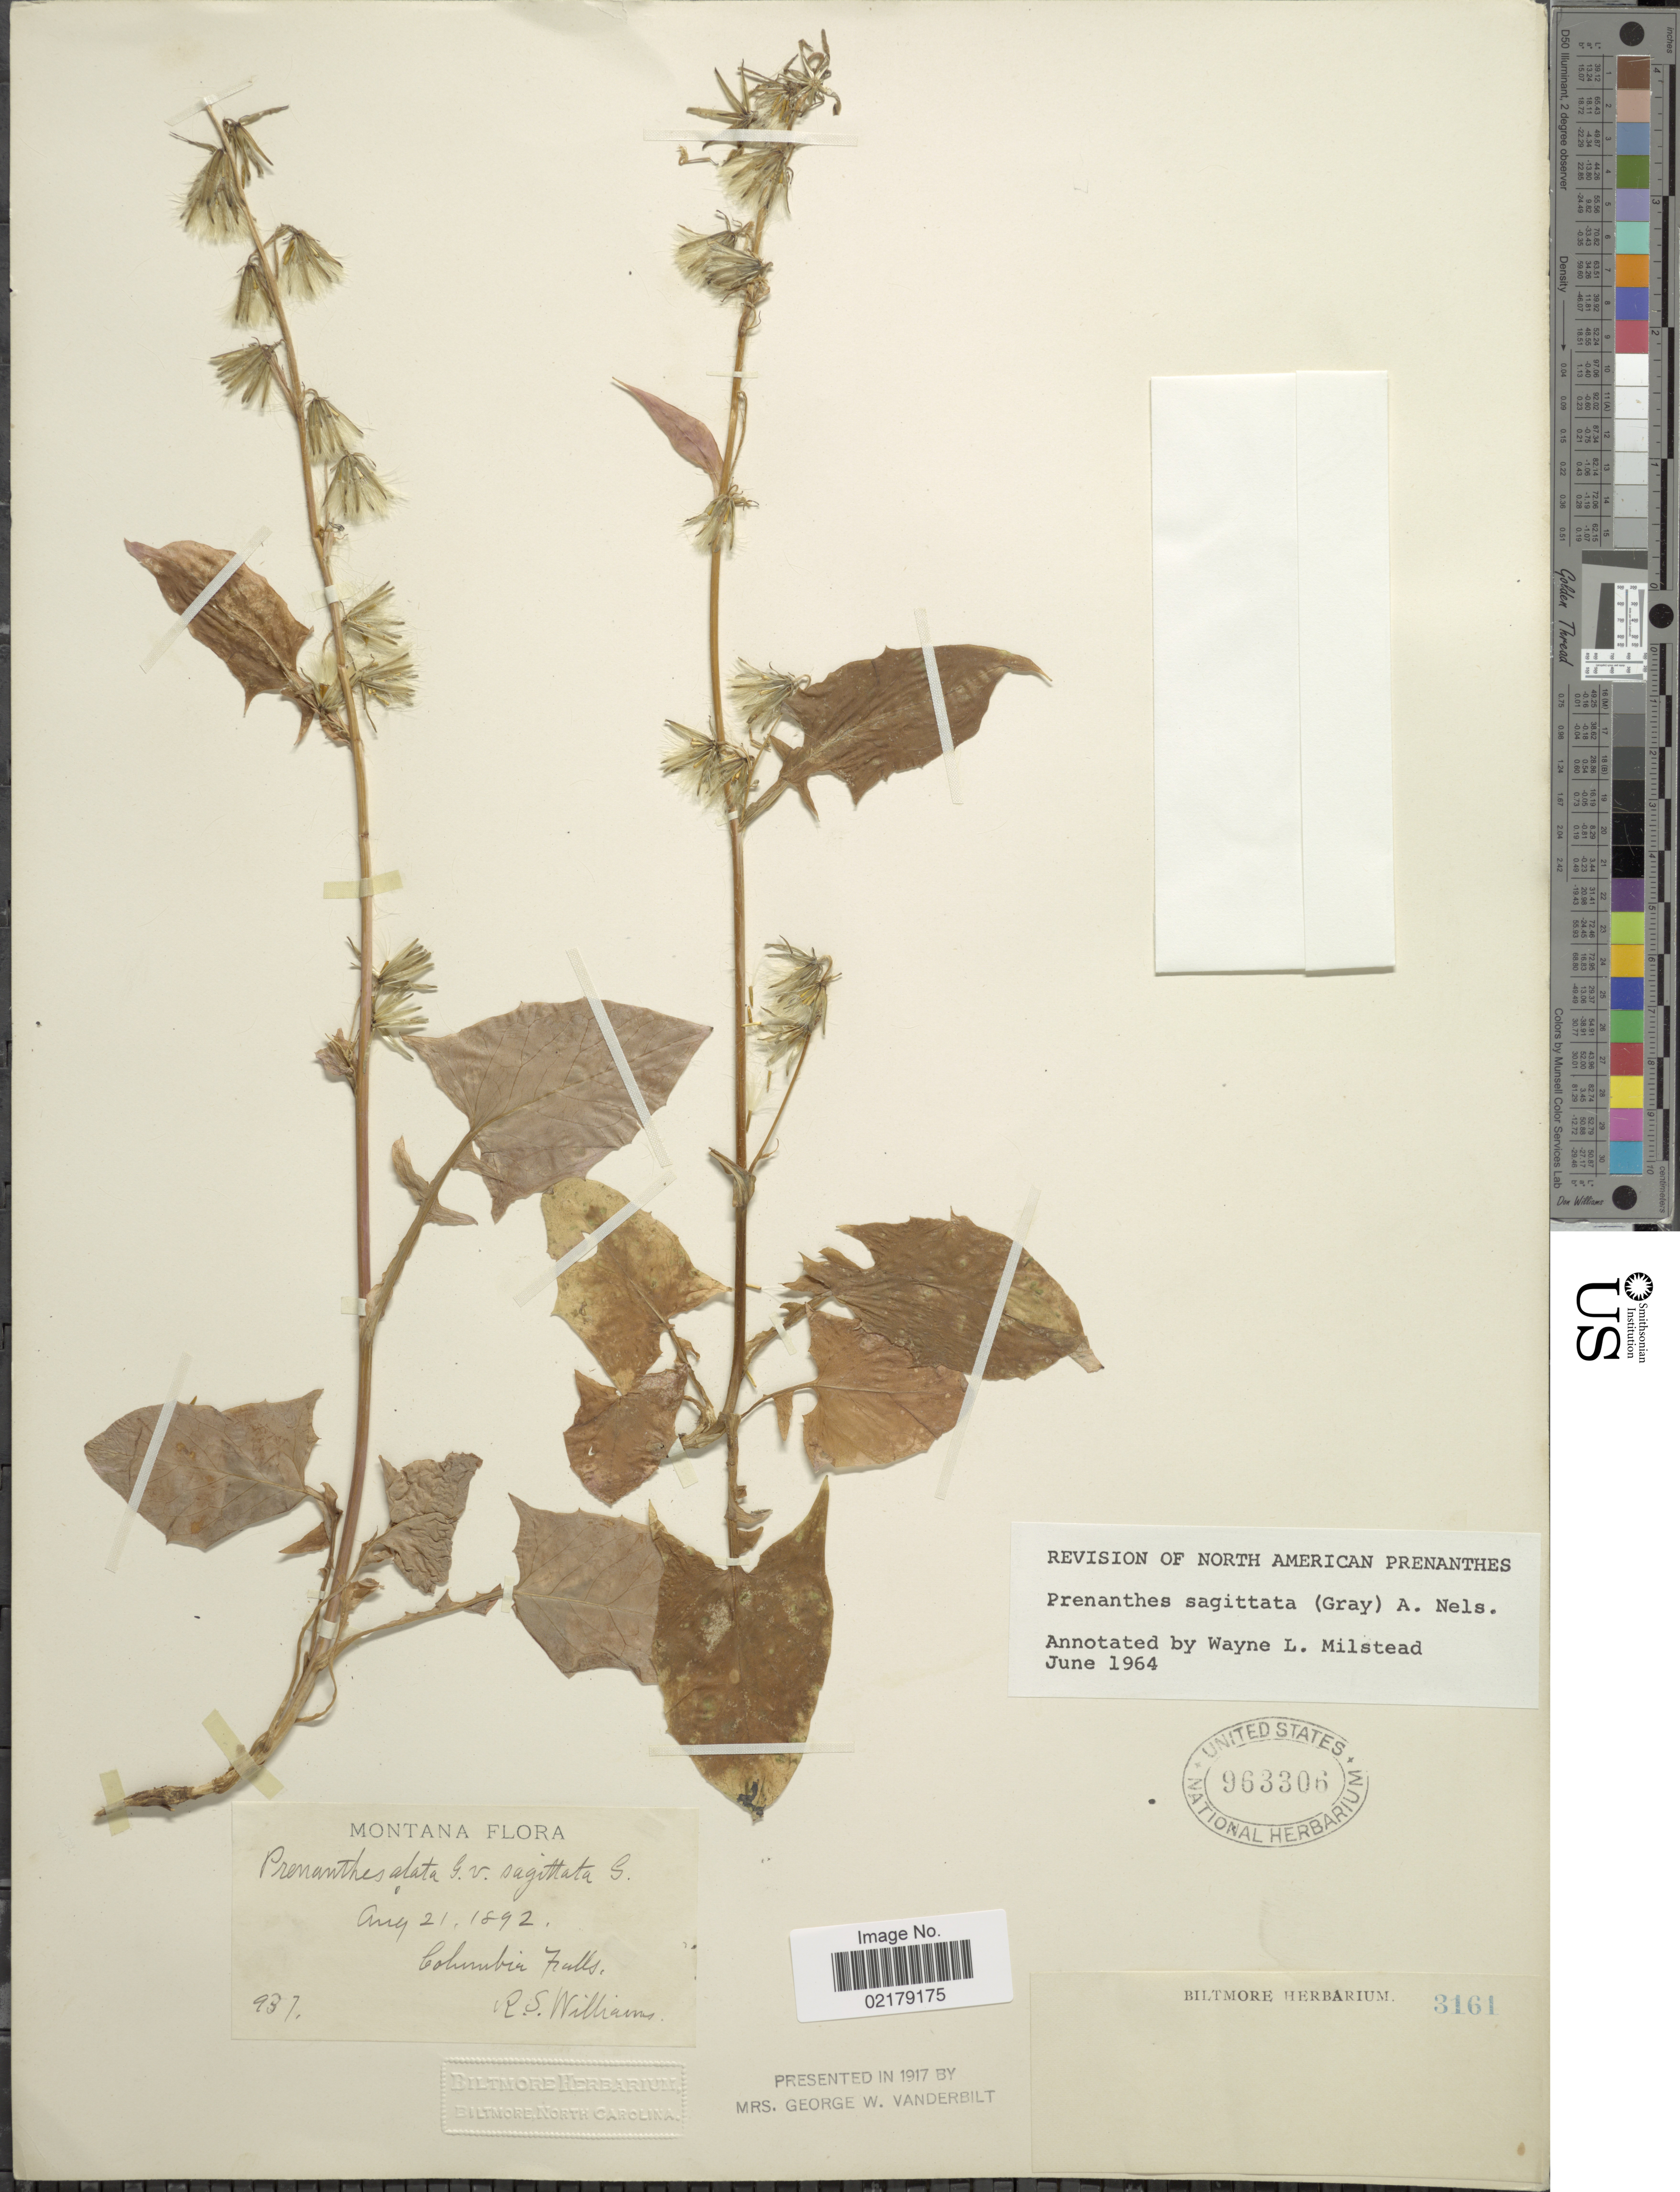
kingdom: Plantae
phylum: Tracheophyta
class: Magnoliopsida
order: Asterales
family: Asteraceae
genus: Nabalus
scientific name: Nabalus sagittatus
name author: (A. Gray) Rydb.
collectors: R. S. Williams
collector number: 937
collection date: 1892-08-21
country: United States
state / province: Montana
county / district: Flathead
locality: Colombia Falls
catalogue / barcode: US 963306